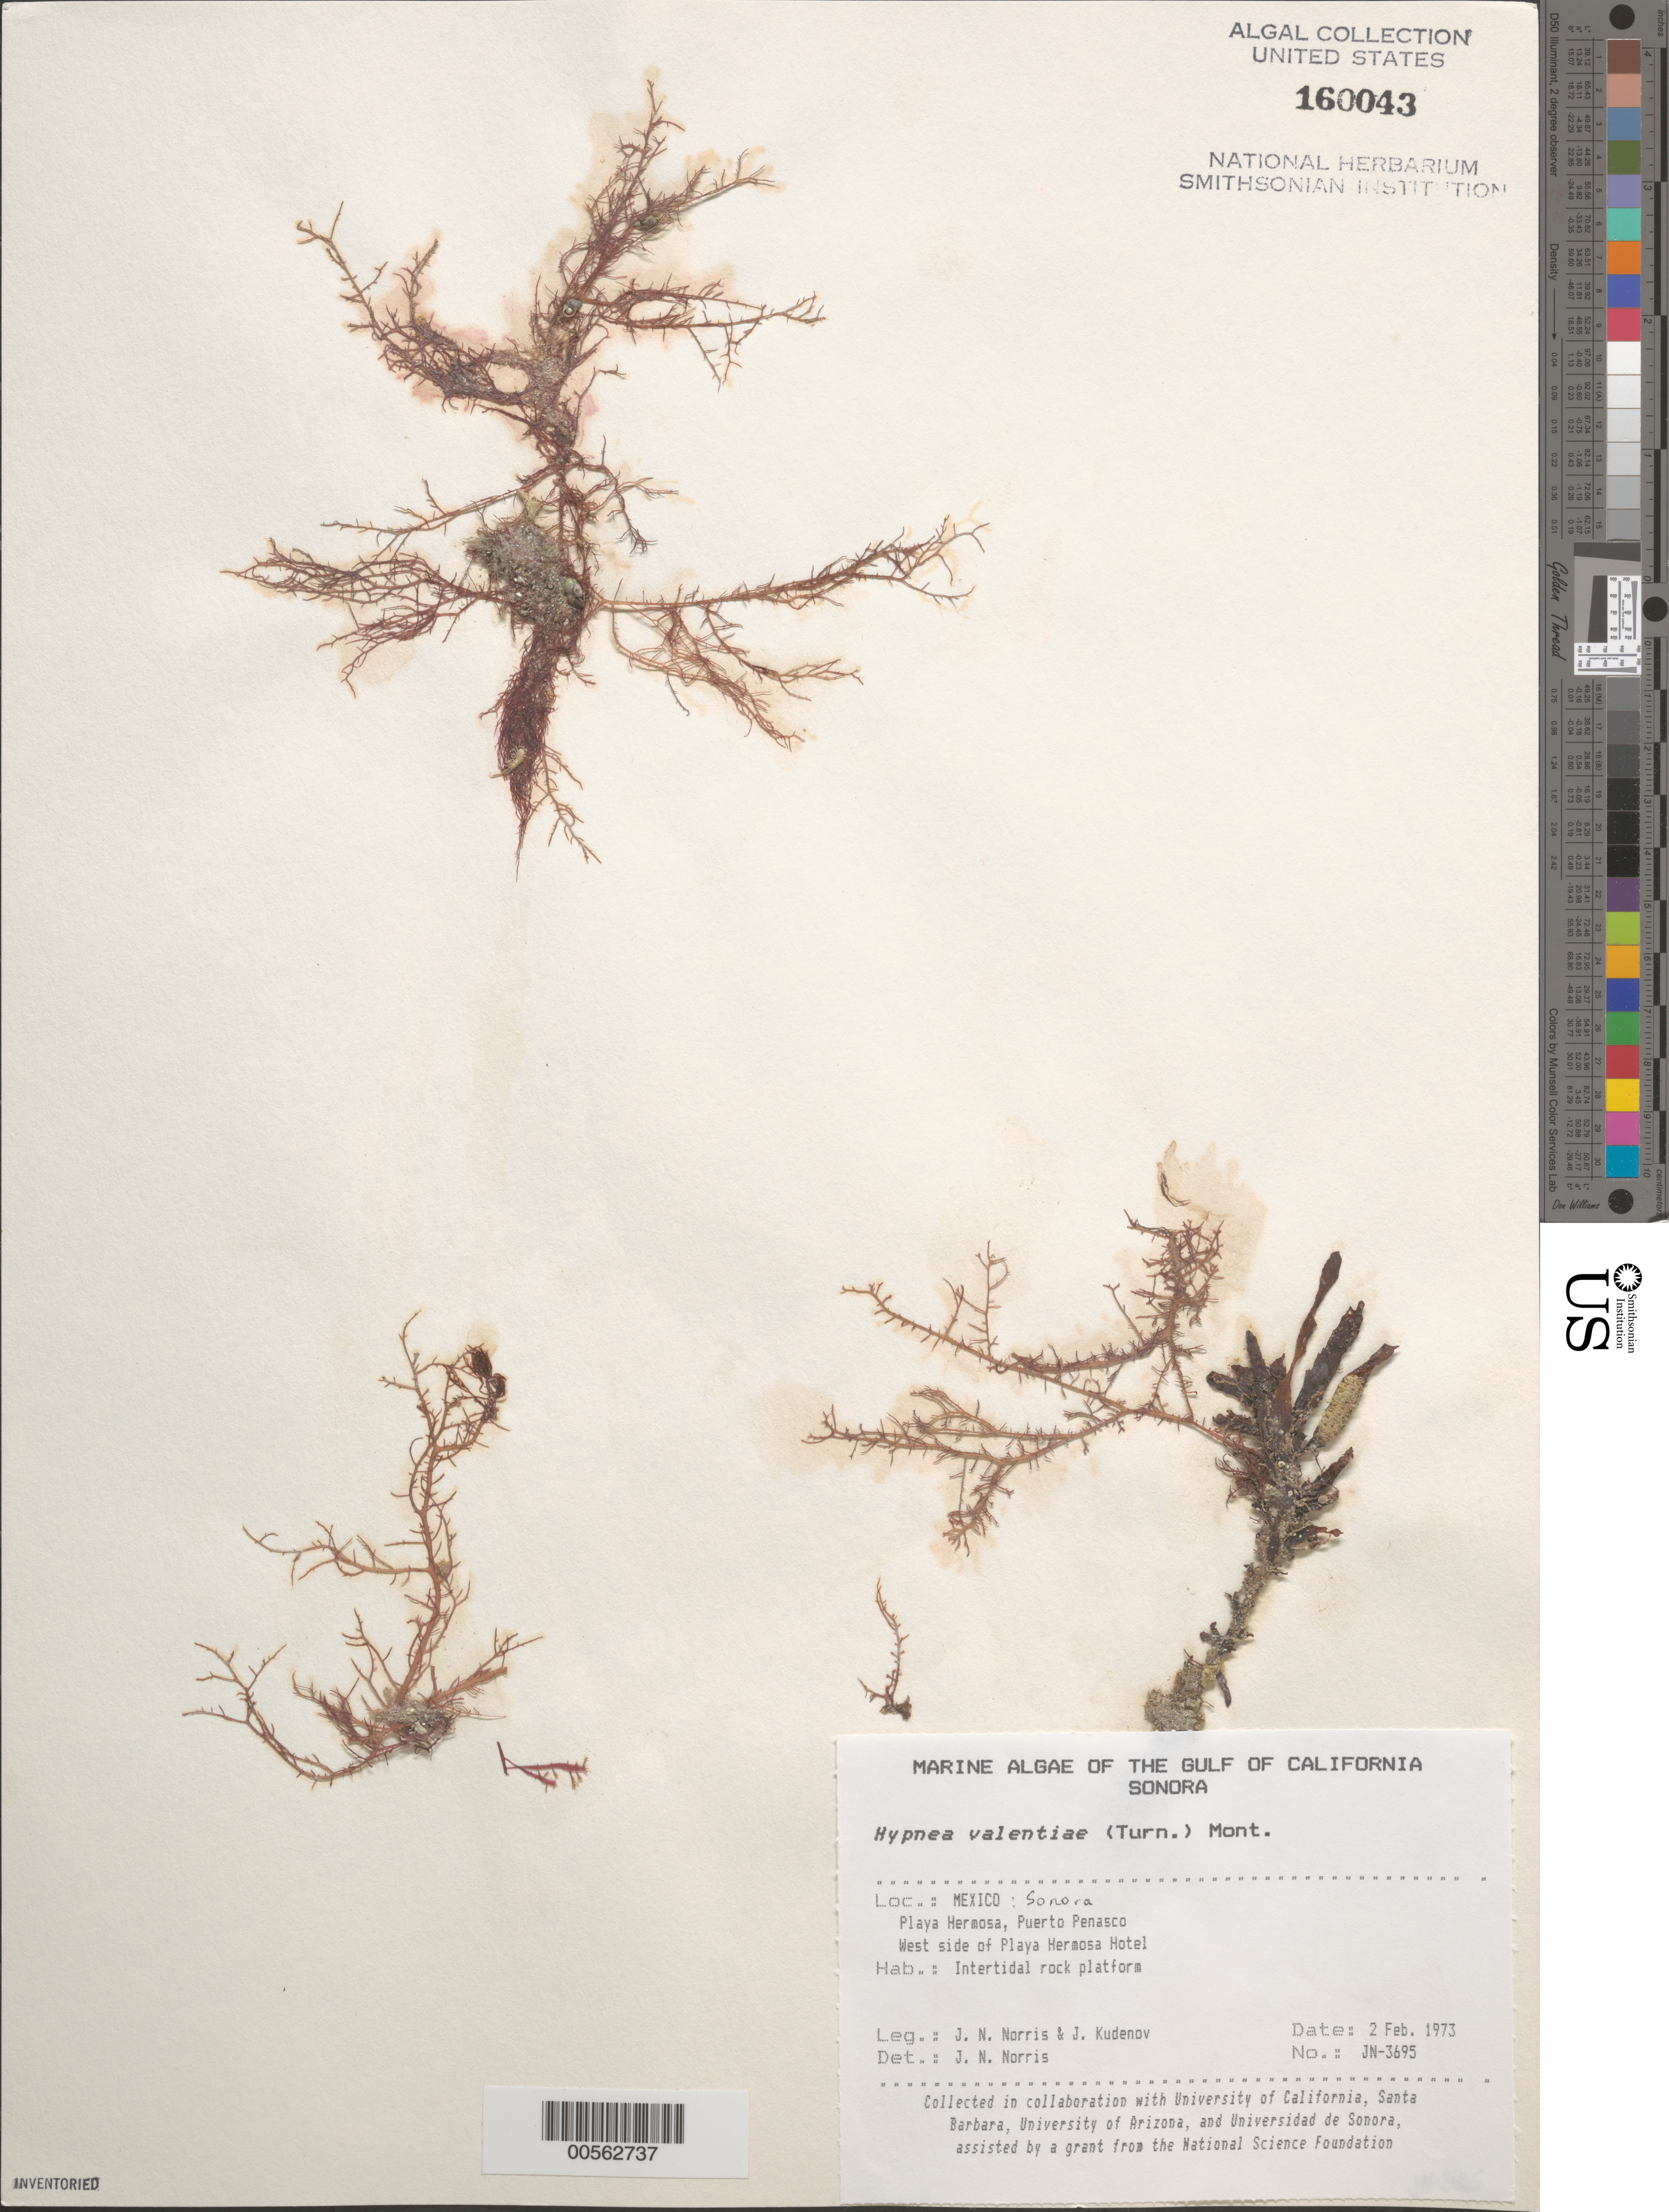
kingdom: Plantae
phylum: Rhodophyta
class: Florideophyceae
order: Gigartinales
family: Cystocloniaceae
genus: Hypnea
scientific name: Hypnea valentiae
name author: (Turner) Mont.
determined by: Norris, James N.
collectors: J. N. Norris & J. Kudenov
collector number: JN-3695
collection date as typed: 02 Feb 1973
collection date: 1973-02-02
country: Mexico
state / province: Sonora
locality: Playa Hermosa, Puerto Penasco, Playa Hermosa Hotel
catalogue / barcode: US 160043